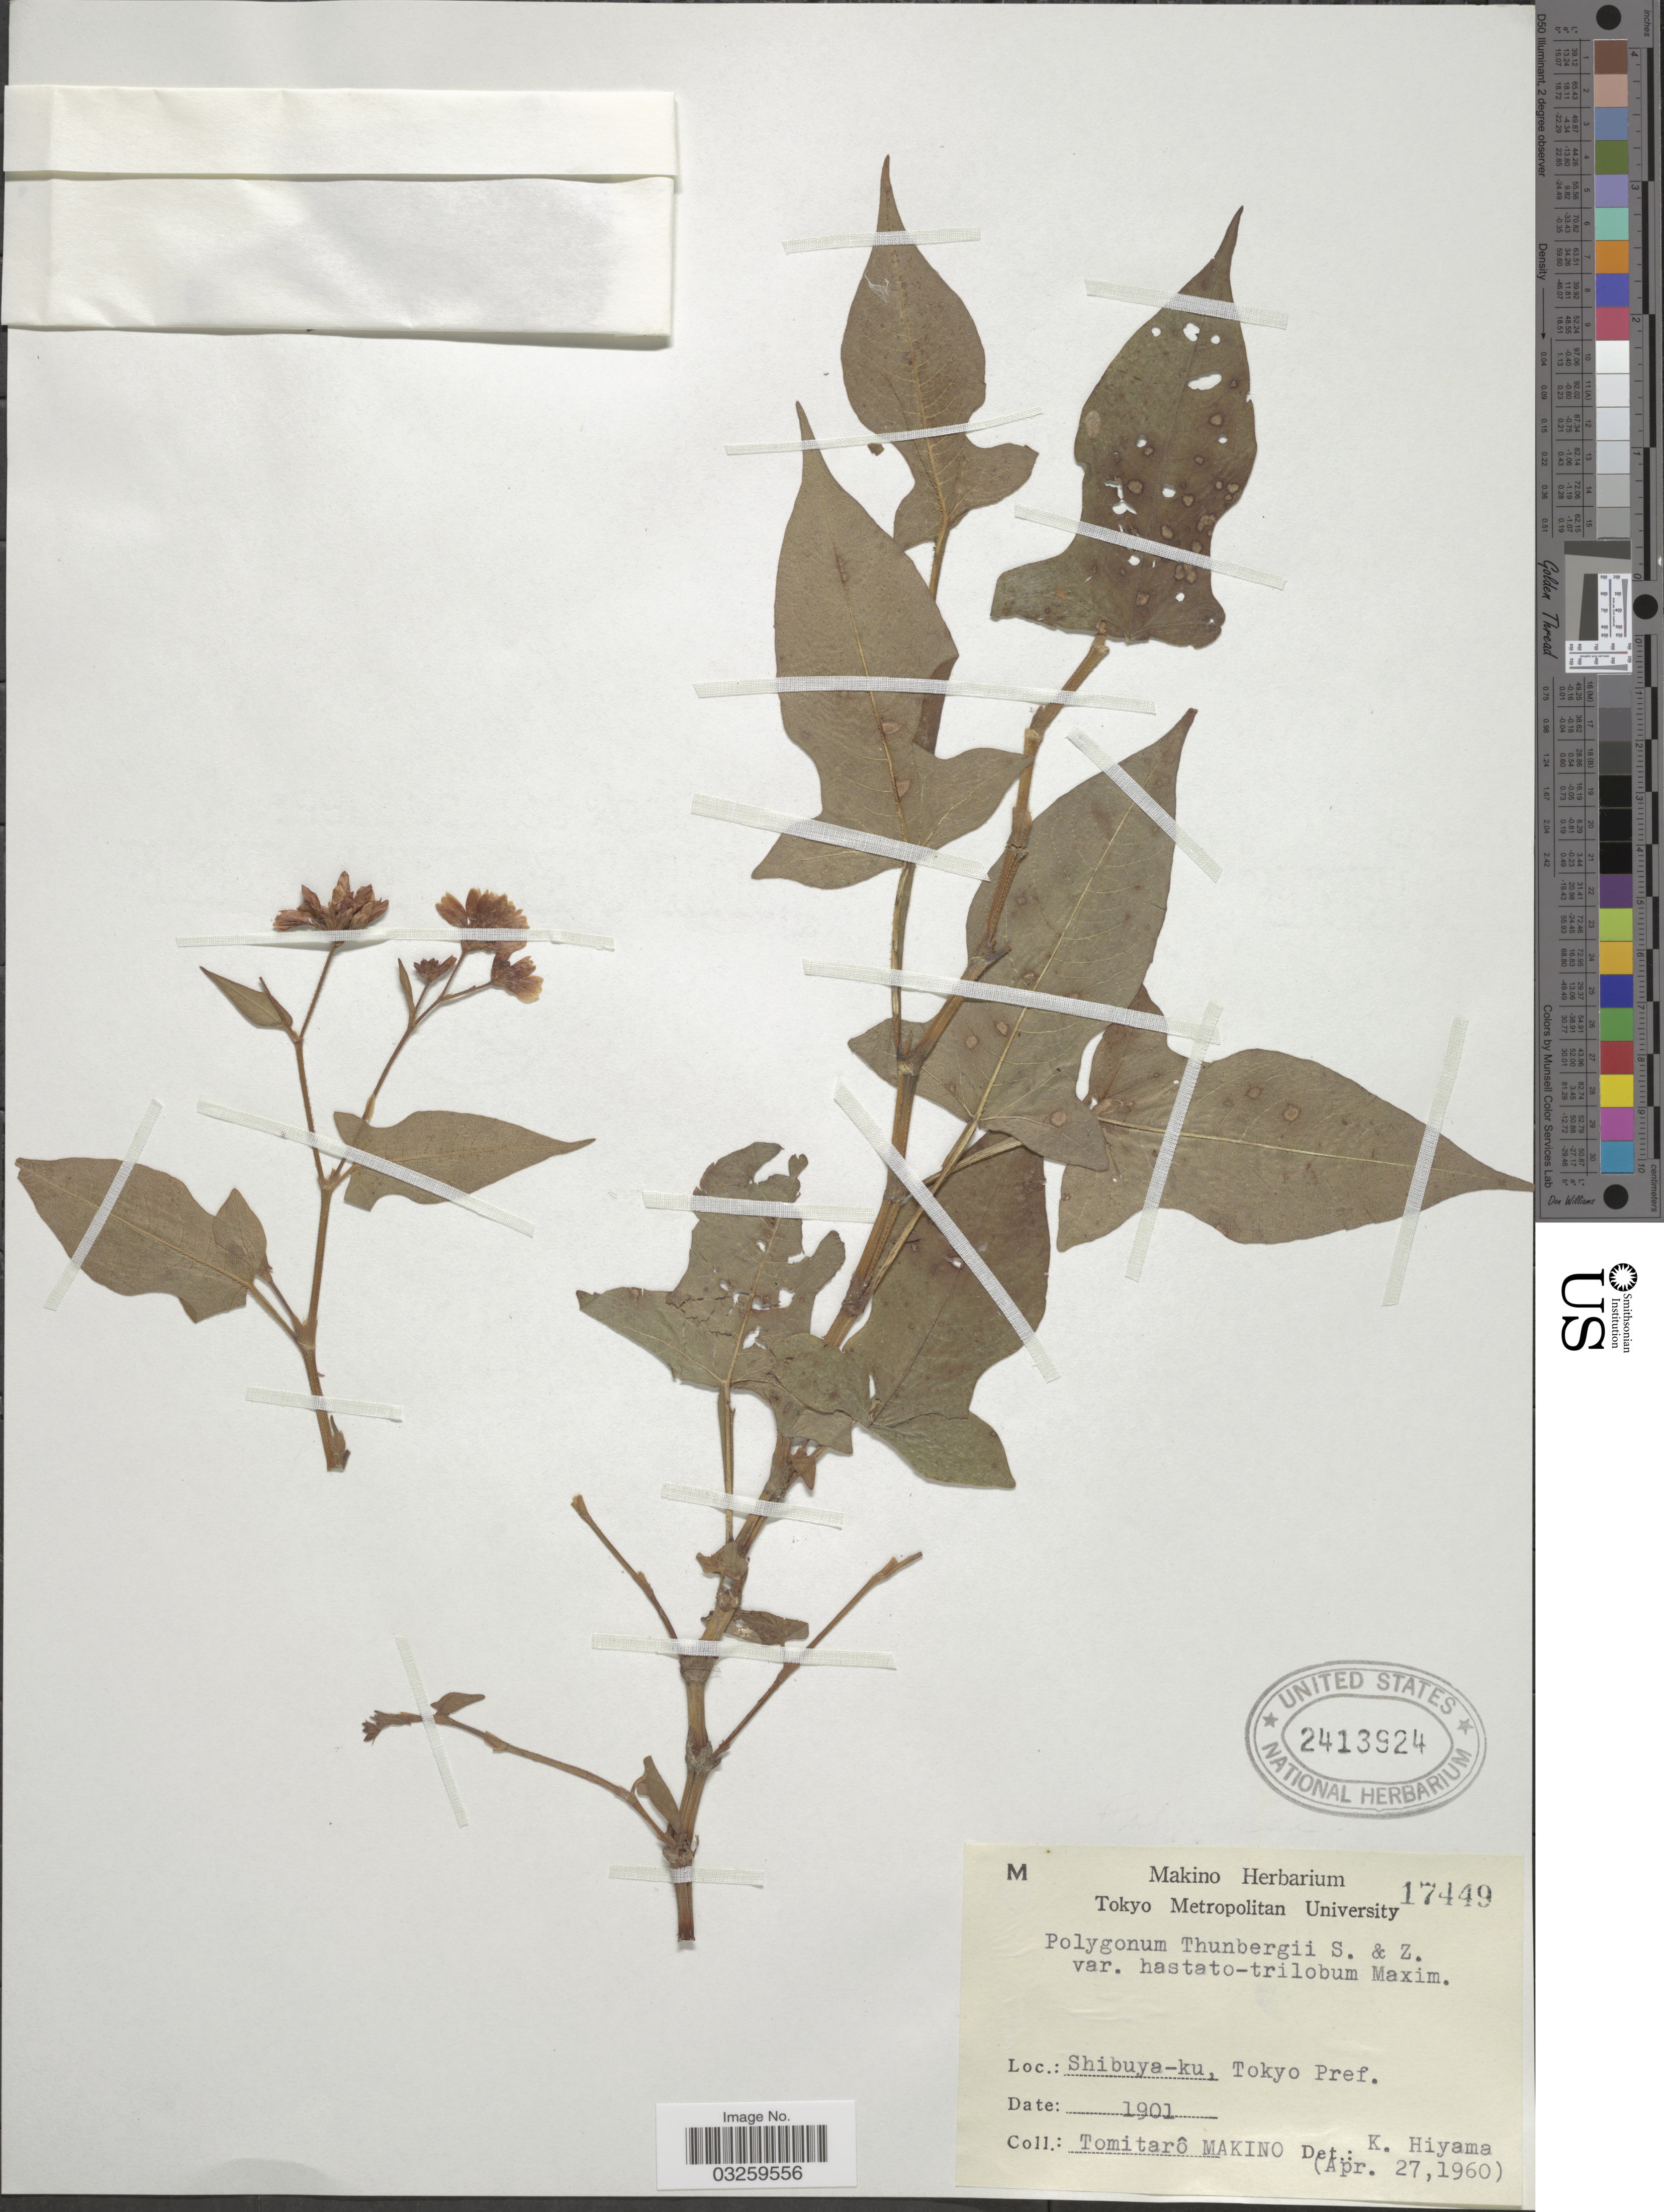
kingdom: Plantae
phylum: Tracheophyta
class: Magnoliopsida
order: Caryophyllales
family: Polygonaceae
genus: Polygonum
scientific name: Polygonum thunbergii var. hastatotrilobum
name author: (Meisn.) Maxim. ex Franch. & Sav.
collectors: T. Makino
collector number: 17449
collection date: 1901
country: Japan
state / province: Tokyo, Federal City of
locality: Shibuya-ku, Tokyo Pref.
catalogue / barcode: US 2413924